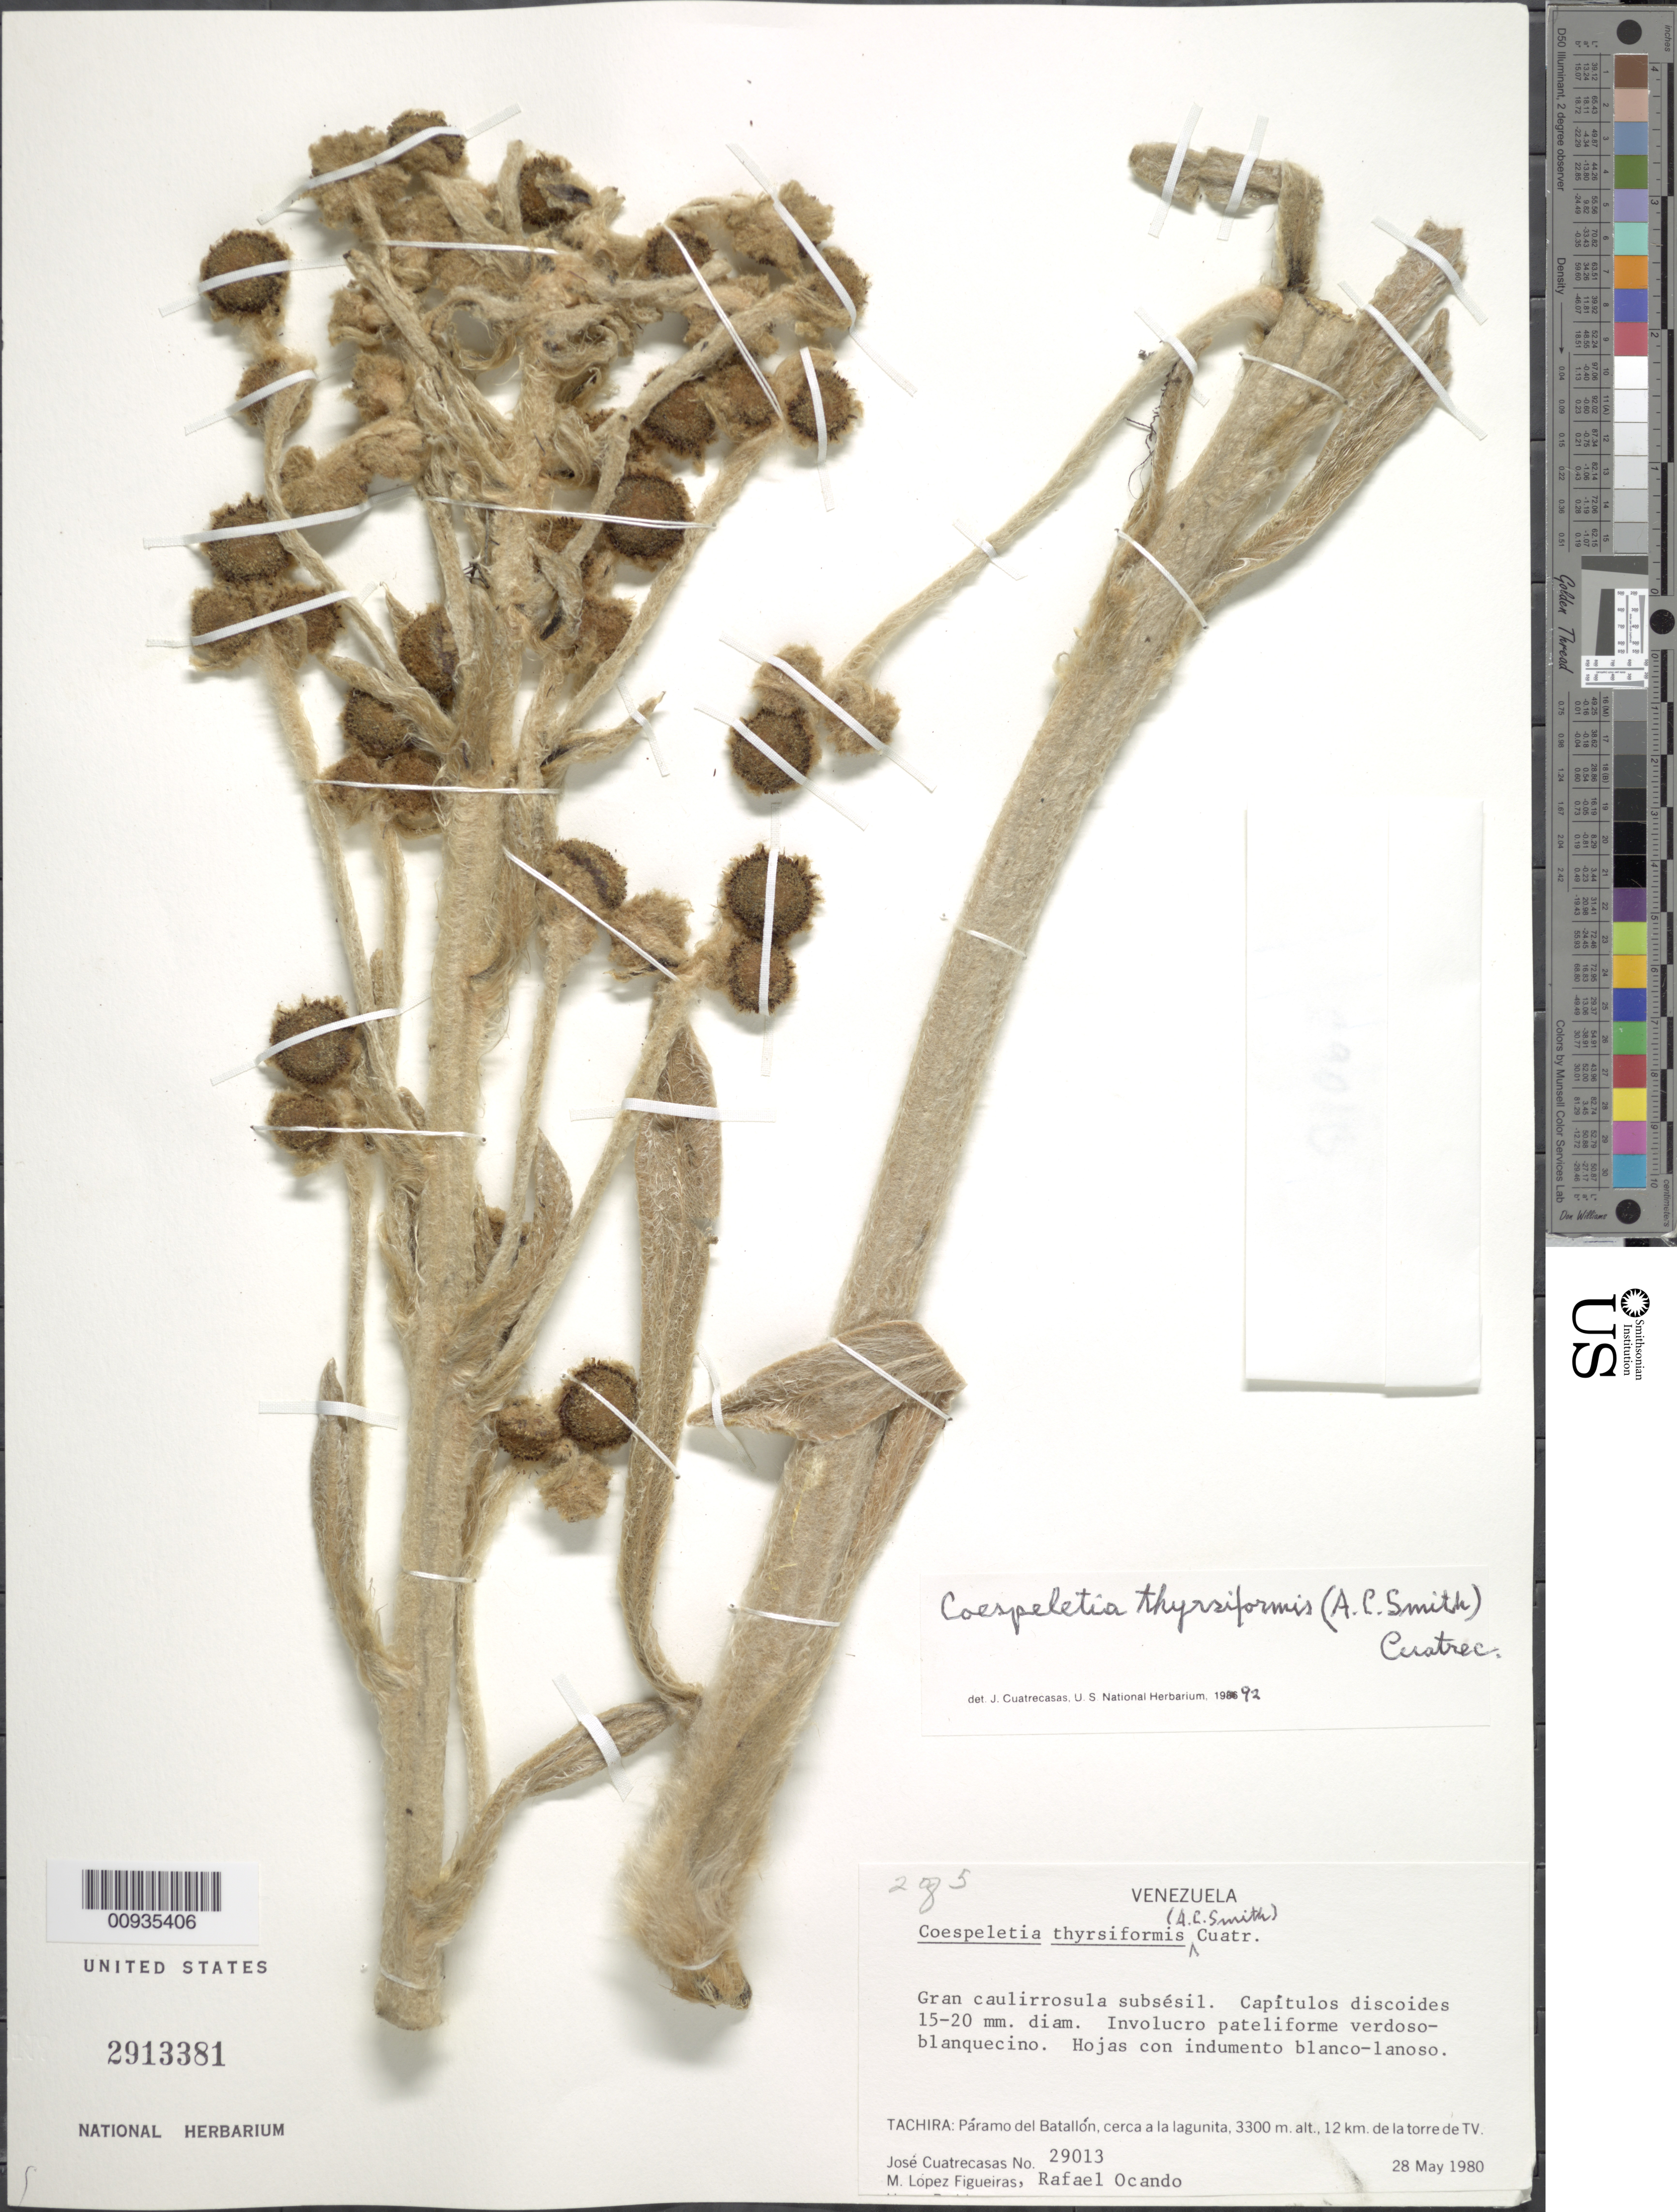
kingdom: Plantae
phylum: Tracheophyta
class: Magnoliopsida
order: Asterales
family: Asteraceae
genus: Coespeletia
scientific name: Coespeletia thyrsiformis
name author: (A.C. Sm.) Cuatrec.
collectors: J. Cuatrecasas, M. López Figueiras & R. Ocando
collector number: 29013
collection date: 1980-05-28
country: Venezuela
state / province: Tachira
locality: Paramo del Batallon, cerca a la lagunita, 12 km de la torre de TV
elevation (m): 3300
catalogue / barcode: US 2913381